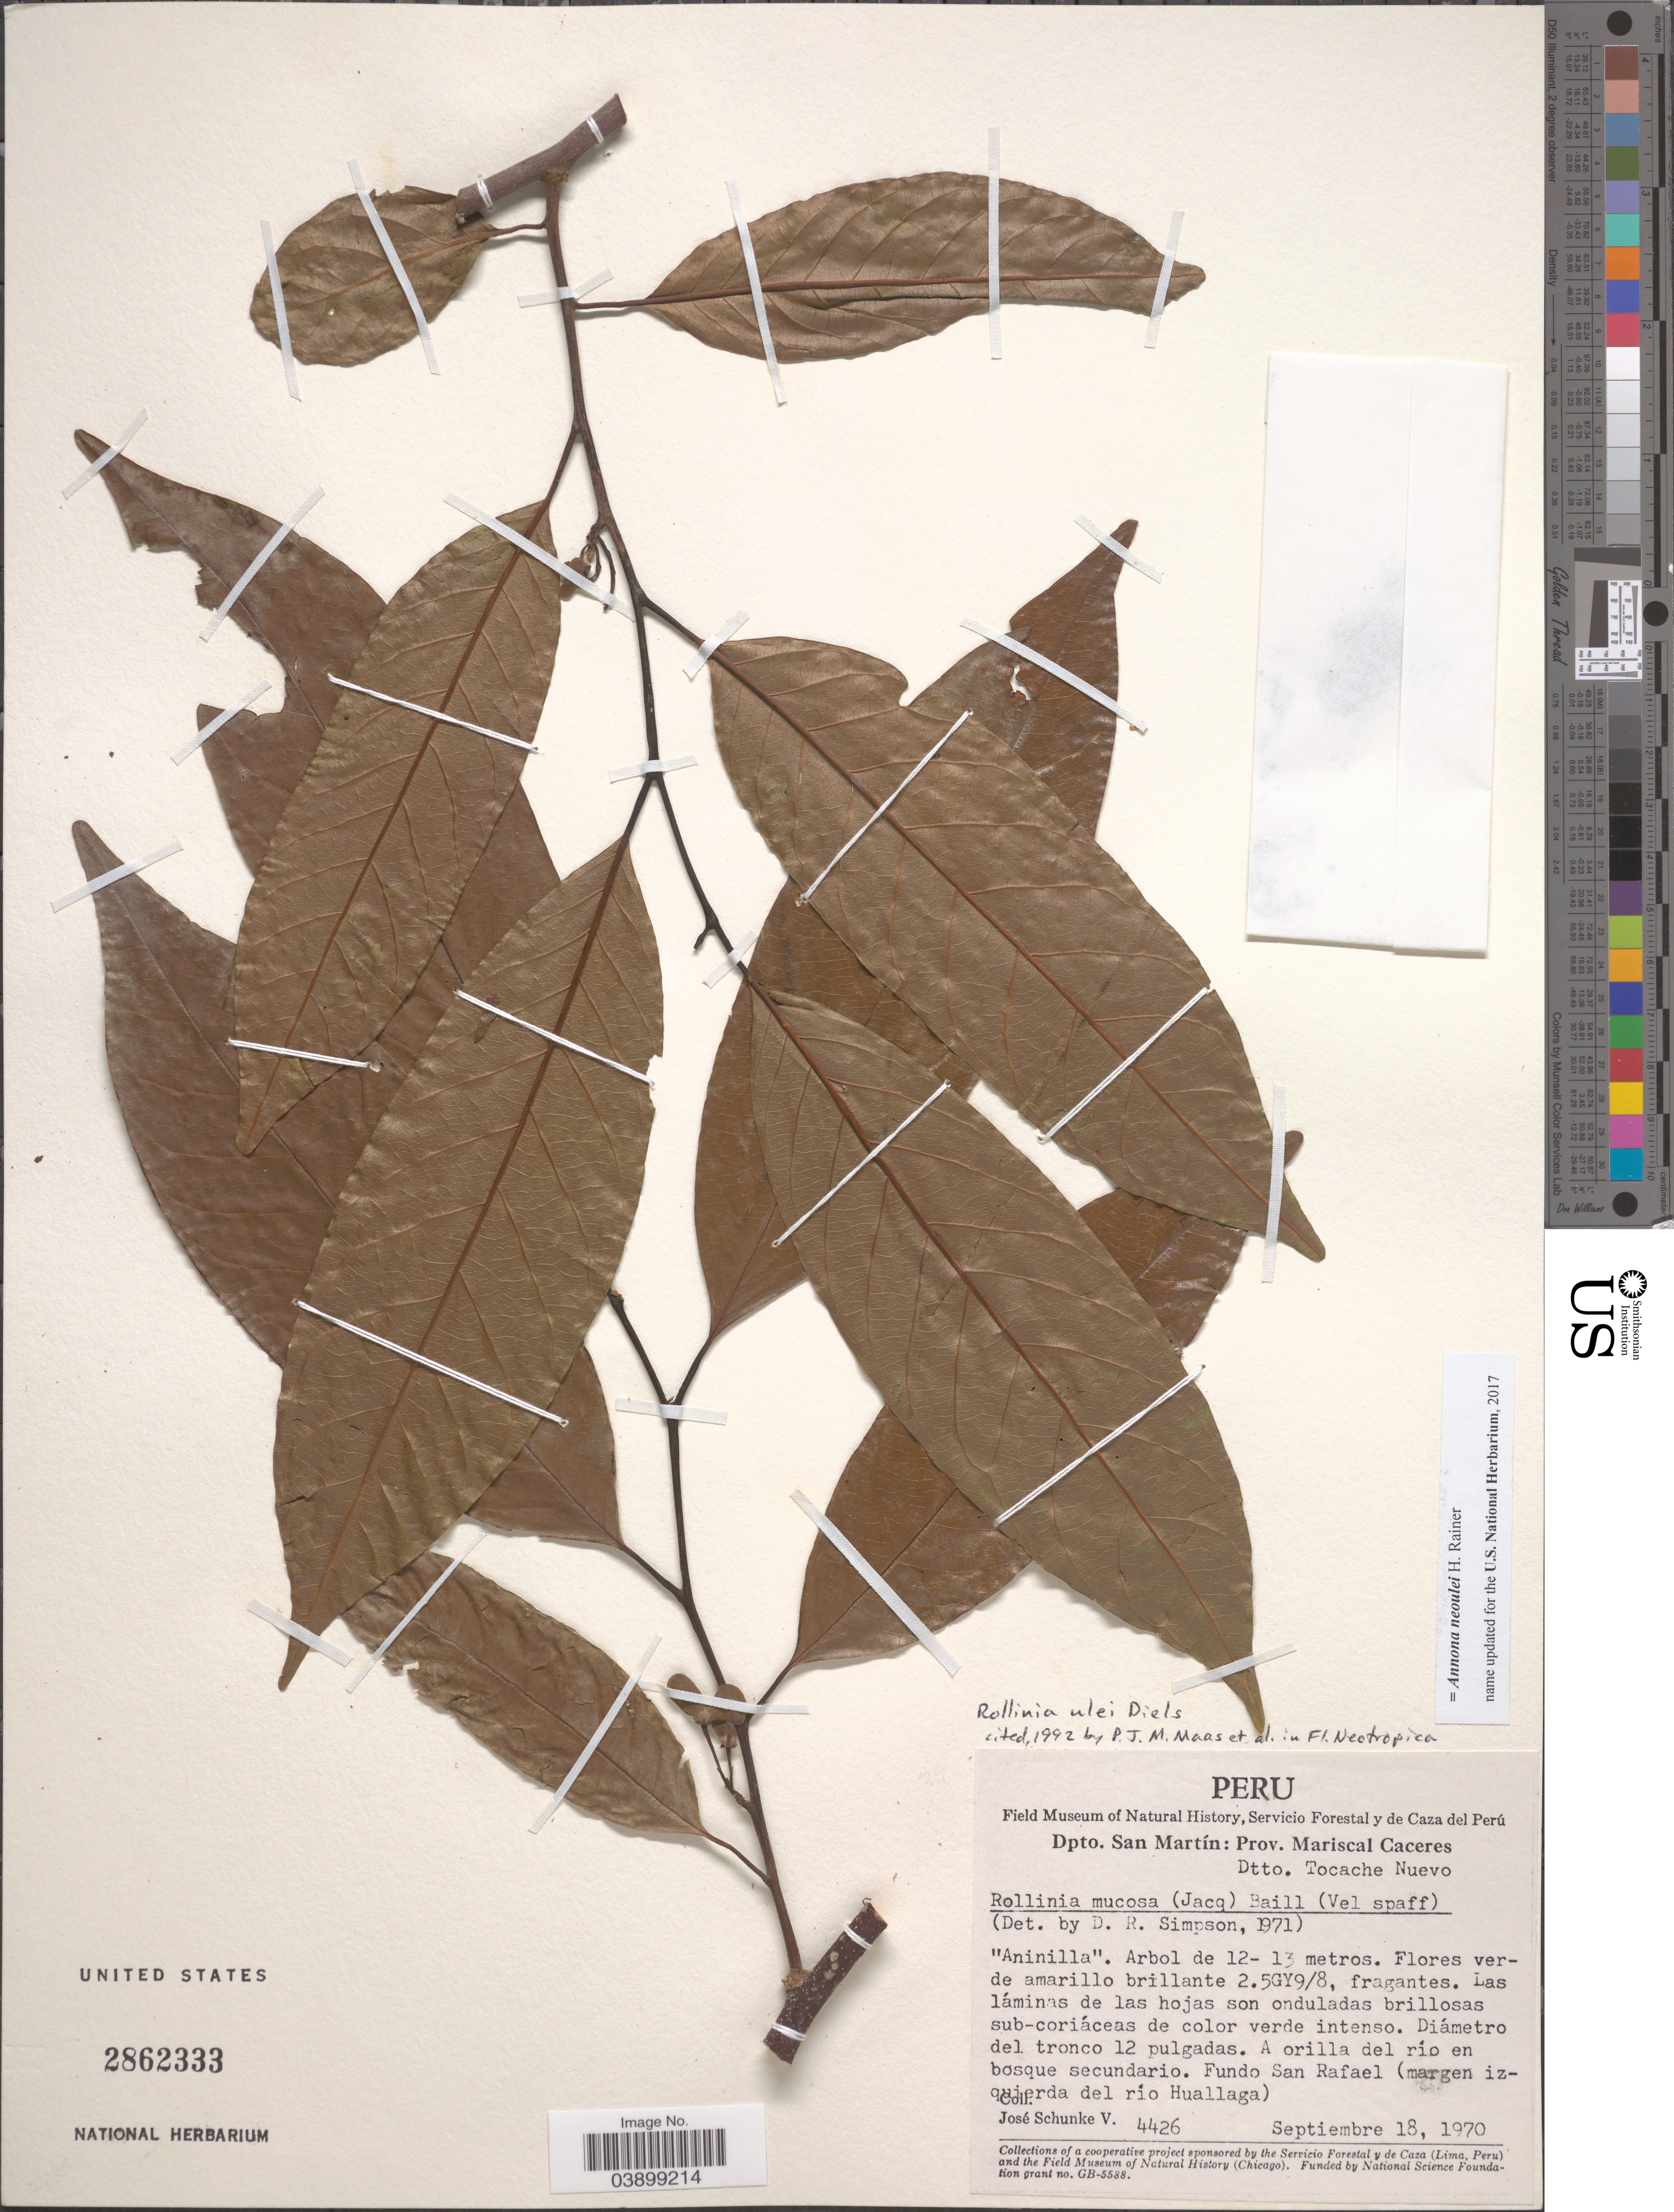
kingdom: Plantae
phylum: Tracheophyta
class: Magnoliopsida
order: Magnoliales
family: Annonaceae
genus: Annona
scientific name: Annona neoulei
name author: H. Rainer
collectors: J. Schunke Vigo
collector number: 4426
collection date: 1970-09-18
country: Peru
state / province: San Martín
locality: Dpto. San Martín: Prov. Mariscal Caceres. Dtto. Tocache Nuevo. A orilla del río en bosque secundario. Fundo San Rafael (margen izquierda del río Huallaga).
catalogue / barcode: US 2862333